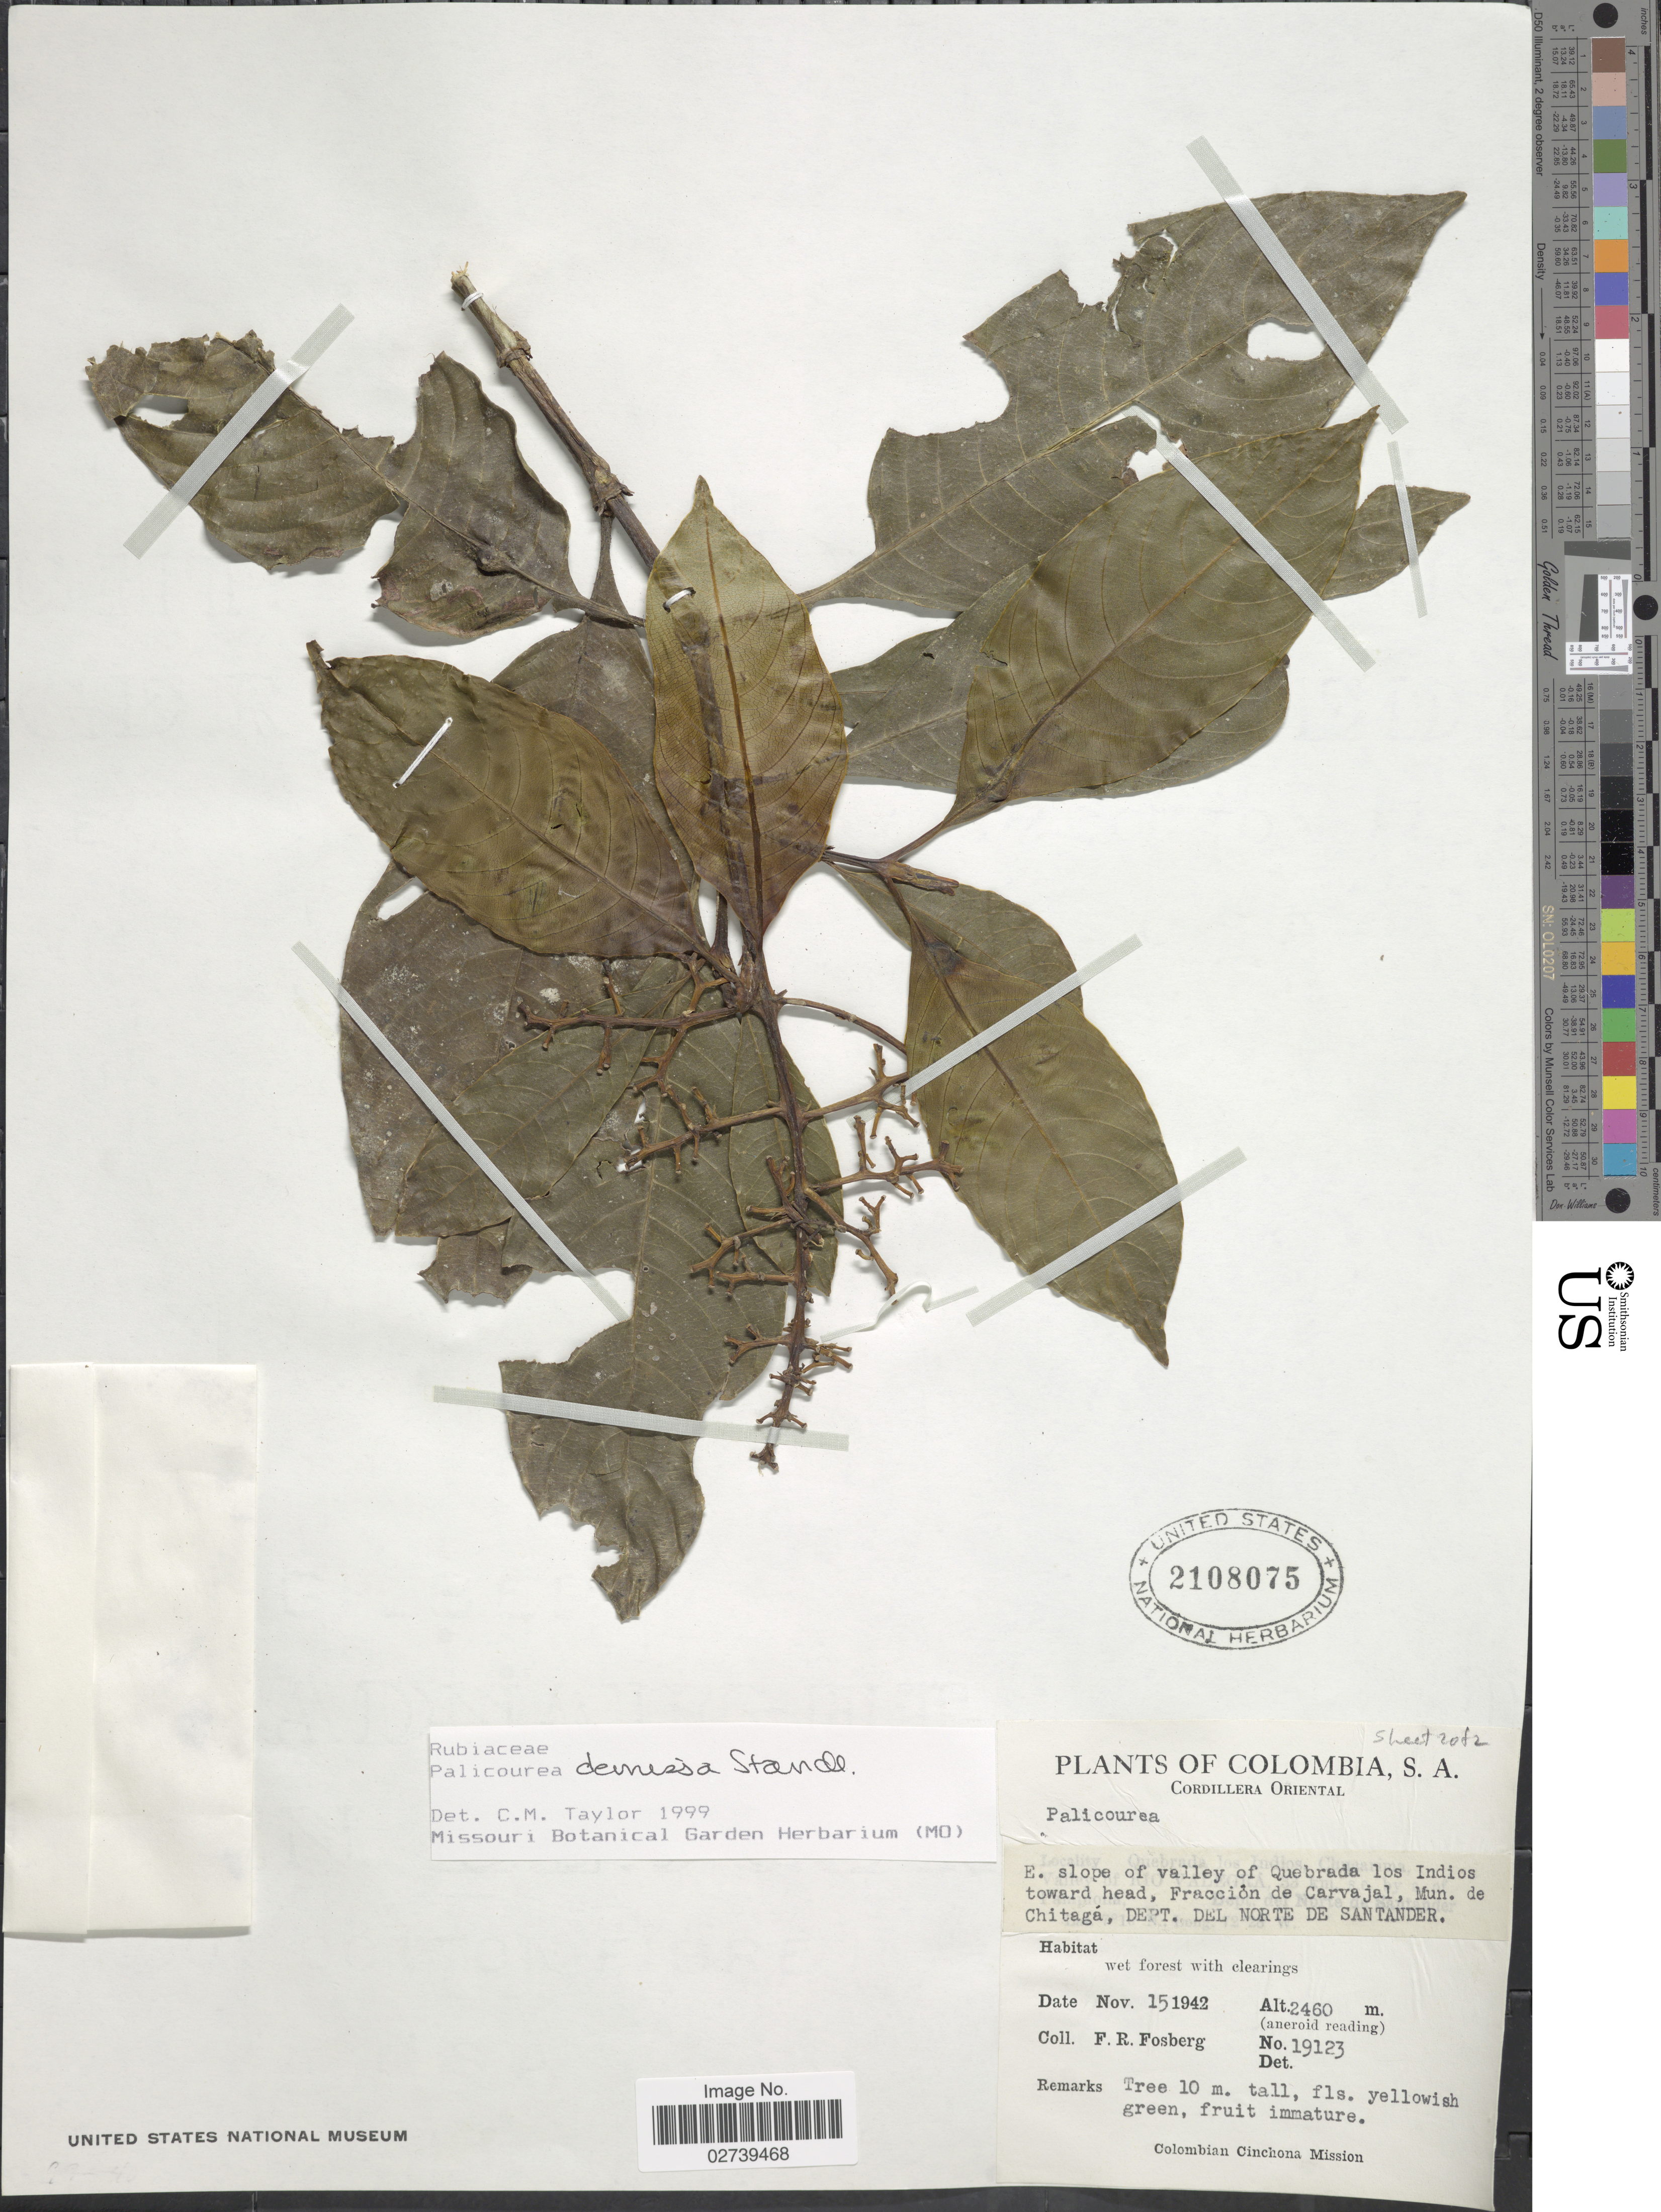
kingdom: Plantae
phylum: Tracheophyta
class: Magnoliopsida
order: Gentianales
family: Rubiaceae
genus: Palicourea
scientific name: Palicourea demissa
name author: Standl.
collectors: F. R. Fosberg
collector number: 19123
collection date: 1942-11-15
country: Colombia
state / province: Norte de Santander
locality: Cordillera Oriental, E. slope of valley of Quebrada los Indios toward head, Fraccion de Carvajal, Mun. de Chitaga.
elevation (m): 2460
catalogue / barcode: US 2108075